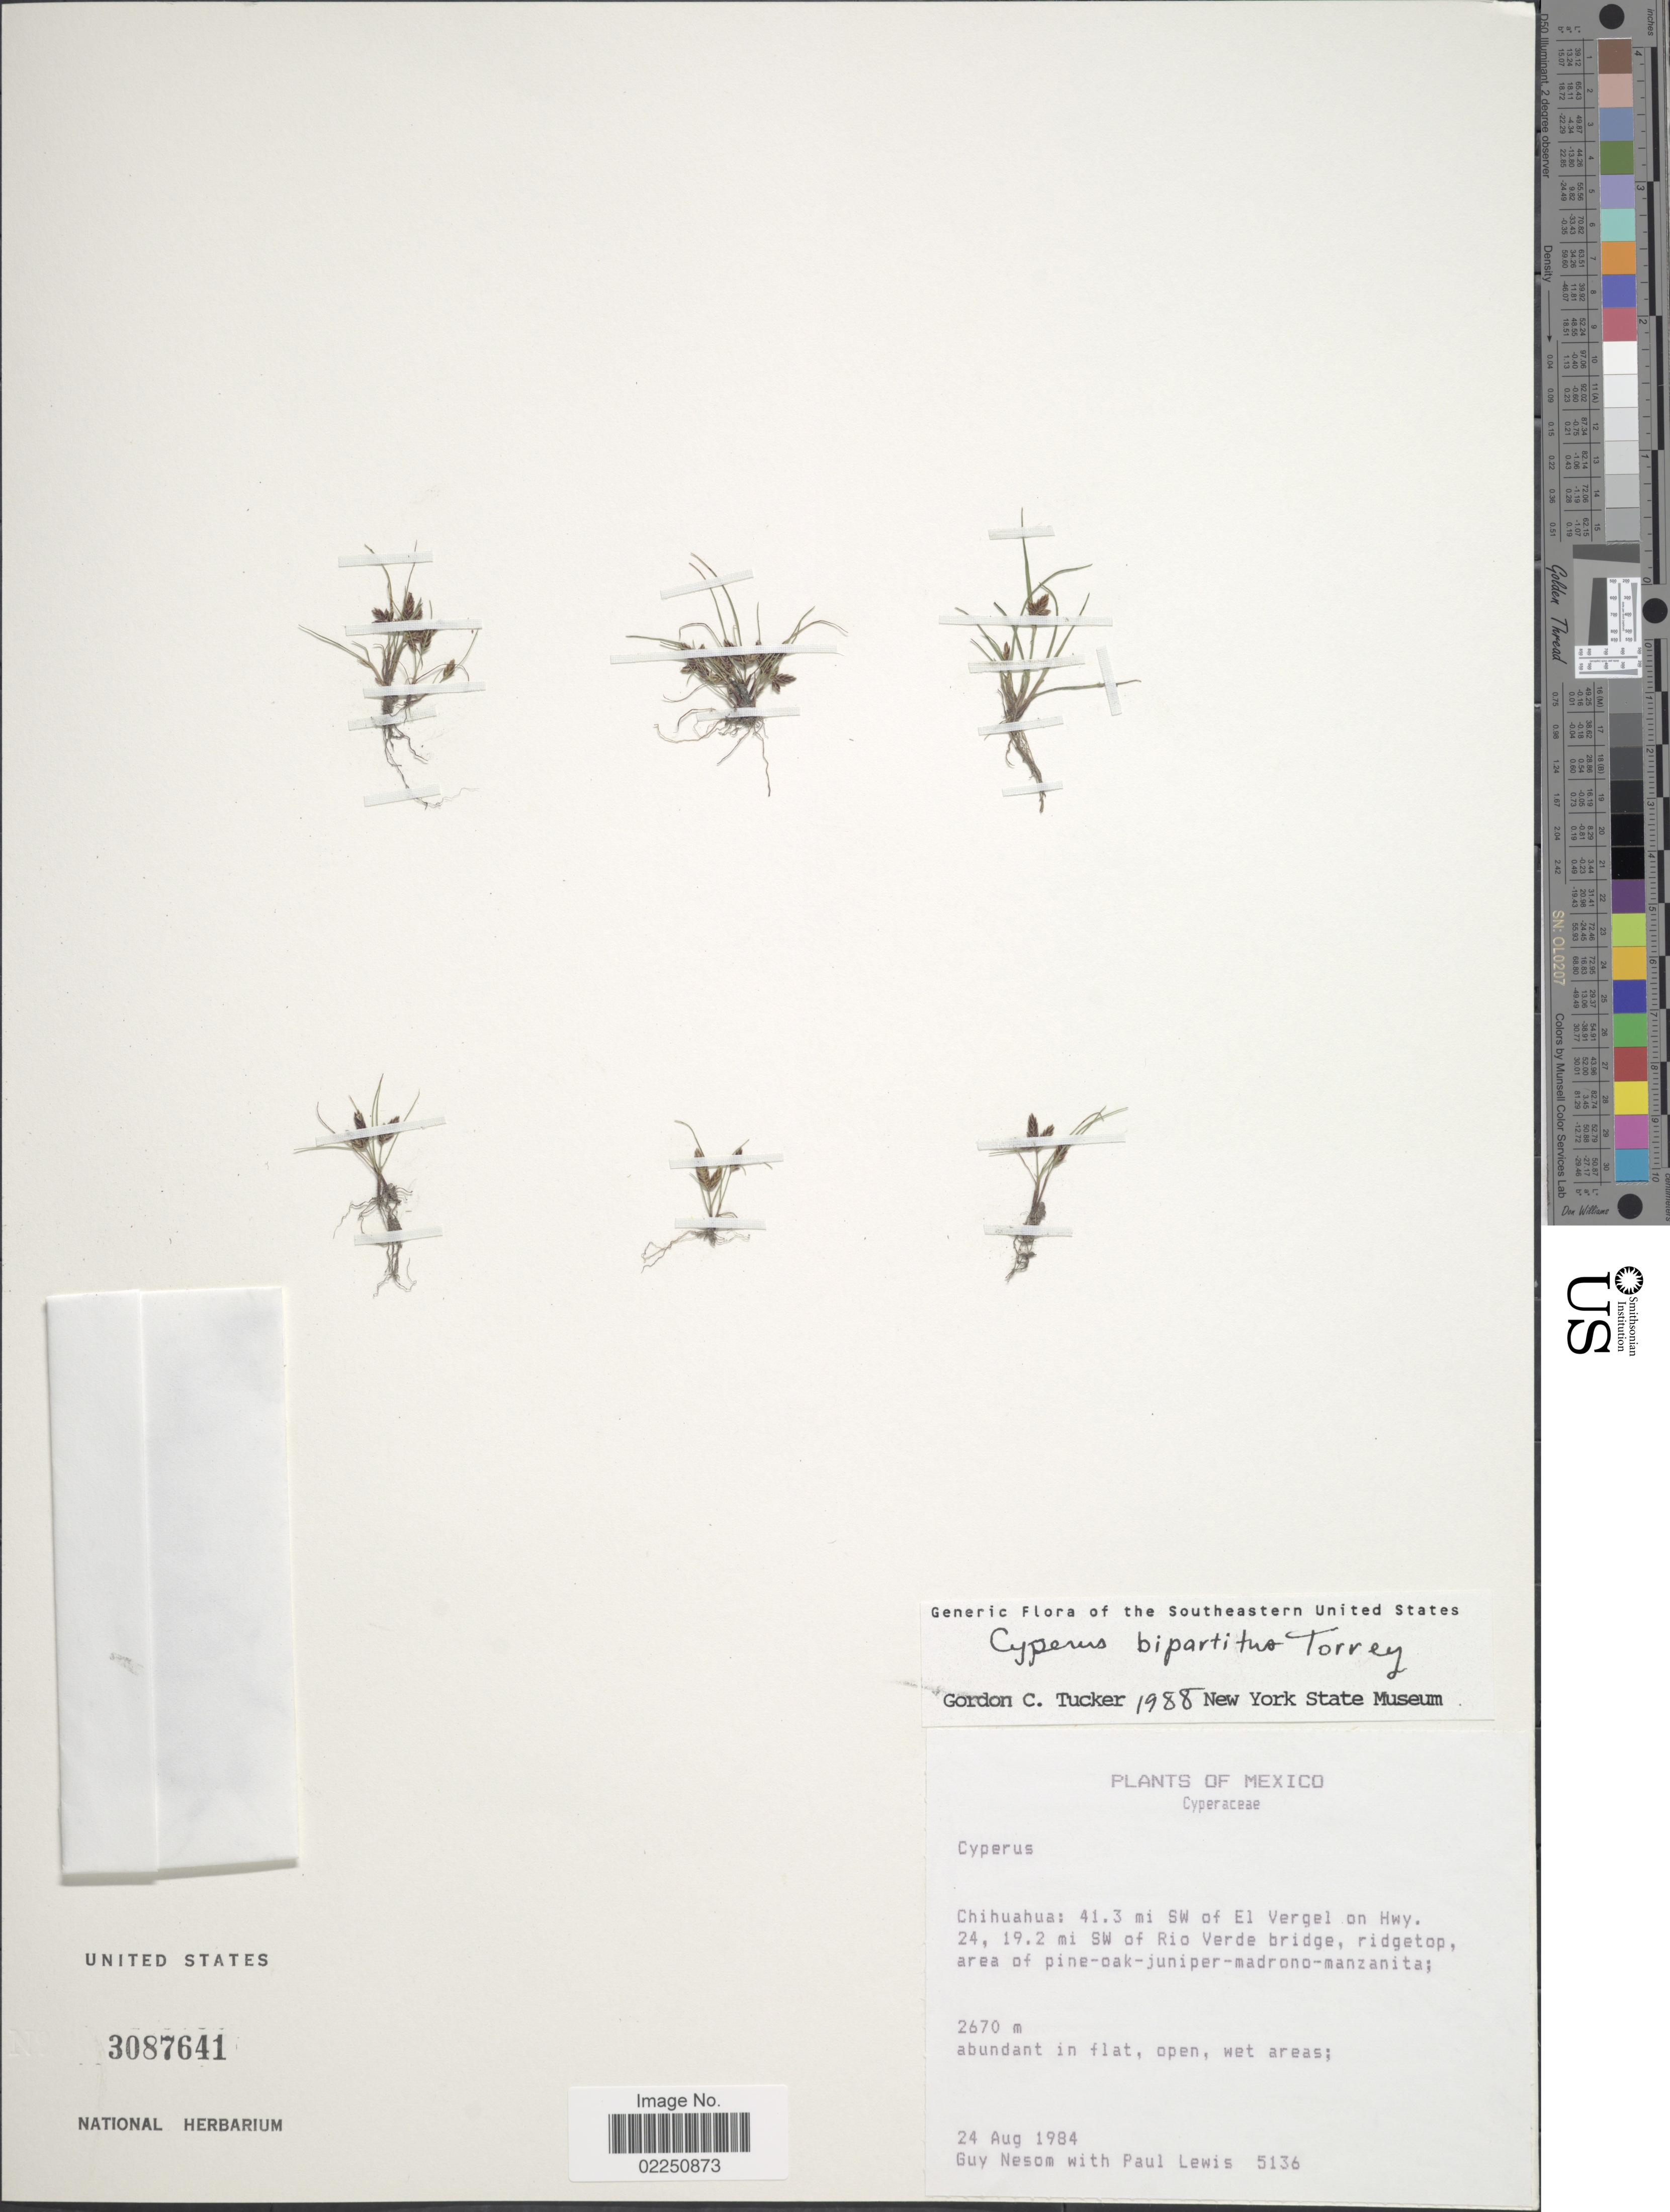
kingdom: Plantae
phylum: Tracheophyta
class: Liliopsida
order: Poales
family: Cyperaceae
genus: Cyperus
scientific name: Cyperus bipartitus Torr.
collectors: G. Nesom & P. O. Lewis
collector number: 5136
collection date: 1984-08-24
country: Mexico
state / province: Chihuahua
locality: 41.3 mi SW of El Vergel on Hwy. 24, 19.2 mi SW Rio Verde bridge, ridgetop, area of pine-oak-juniper-madrono-manzanita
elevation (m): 2670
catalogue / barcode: US 3087641